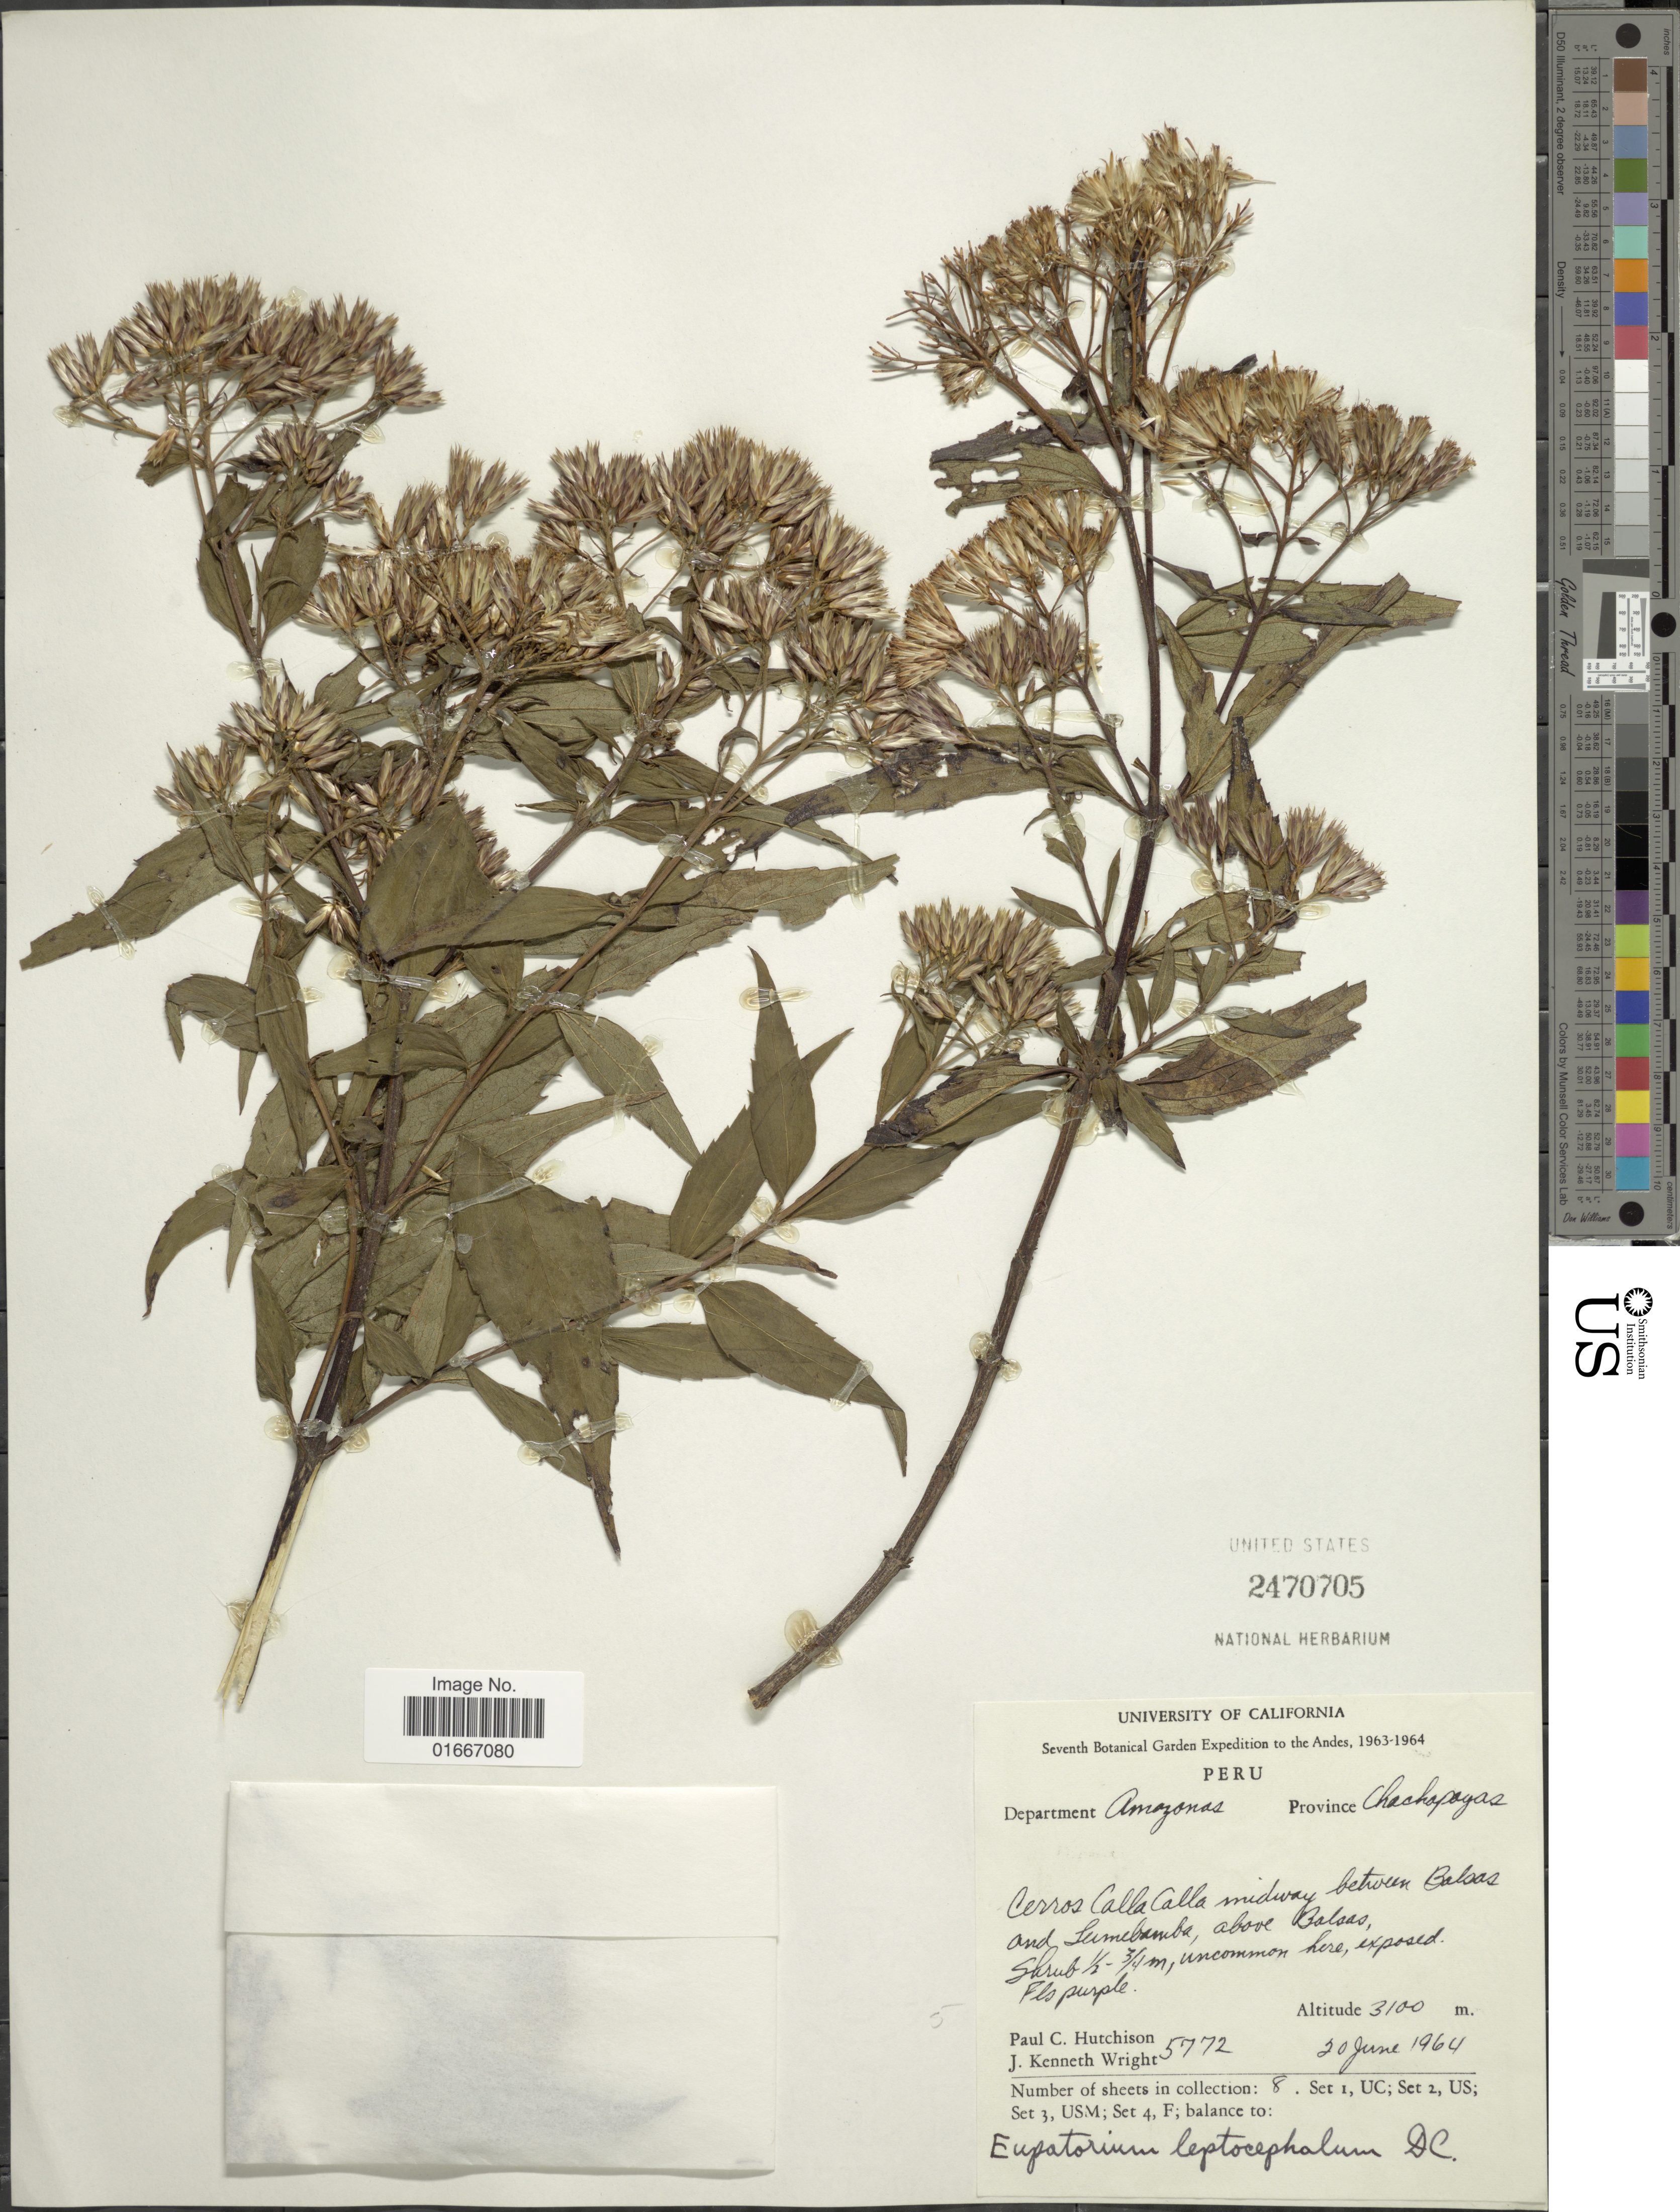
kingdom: Plantae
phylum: Tracheophyta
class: Magnoliopsida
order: Asterales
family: Asteraceae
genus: Chromolaena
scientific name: Chromolaena leptocephala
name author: (DC.) R.M. King & H. Rob.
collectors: P. C. Hutchison & J. K. Wright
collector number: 5772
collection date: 1964-06-30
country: Peru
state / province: Amazonas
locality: Peru. Department Amazonas. Province Chachapoyas. Cerros Calla Calla midway between Balsas and Sumebamba, above Balsas.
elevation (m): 3100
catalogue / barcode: US 2470705